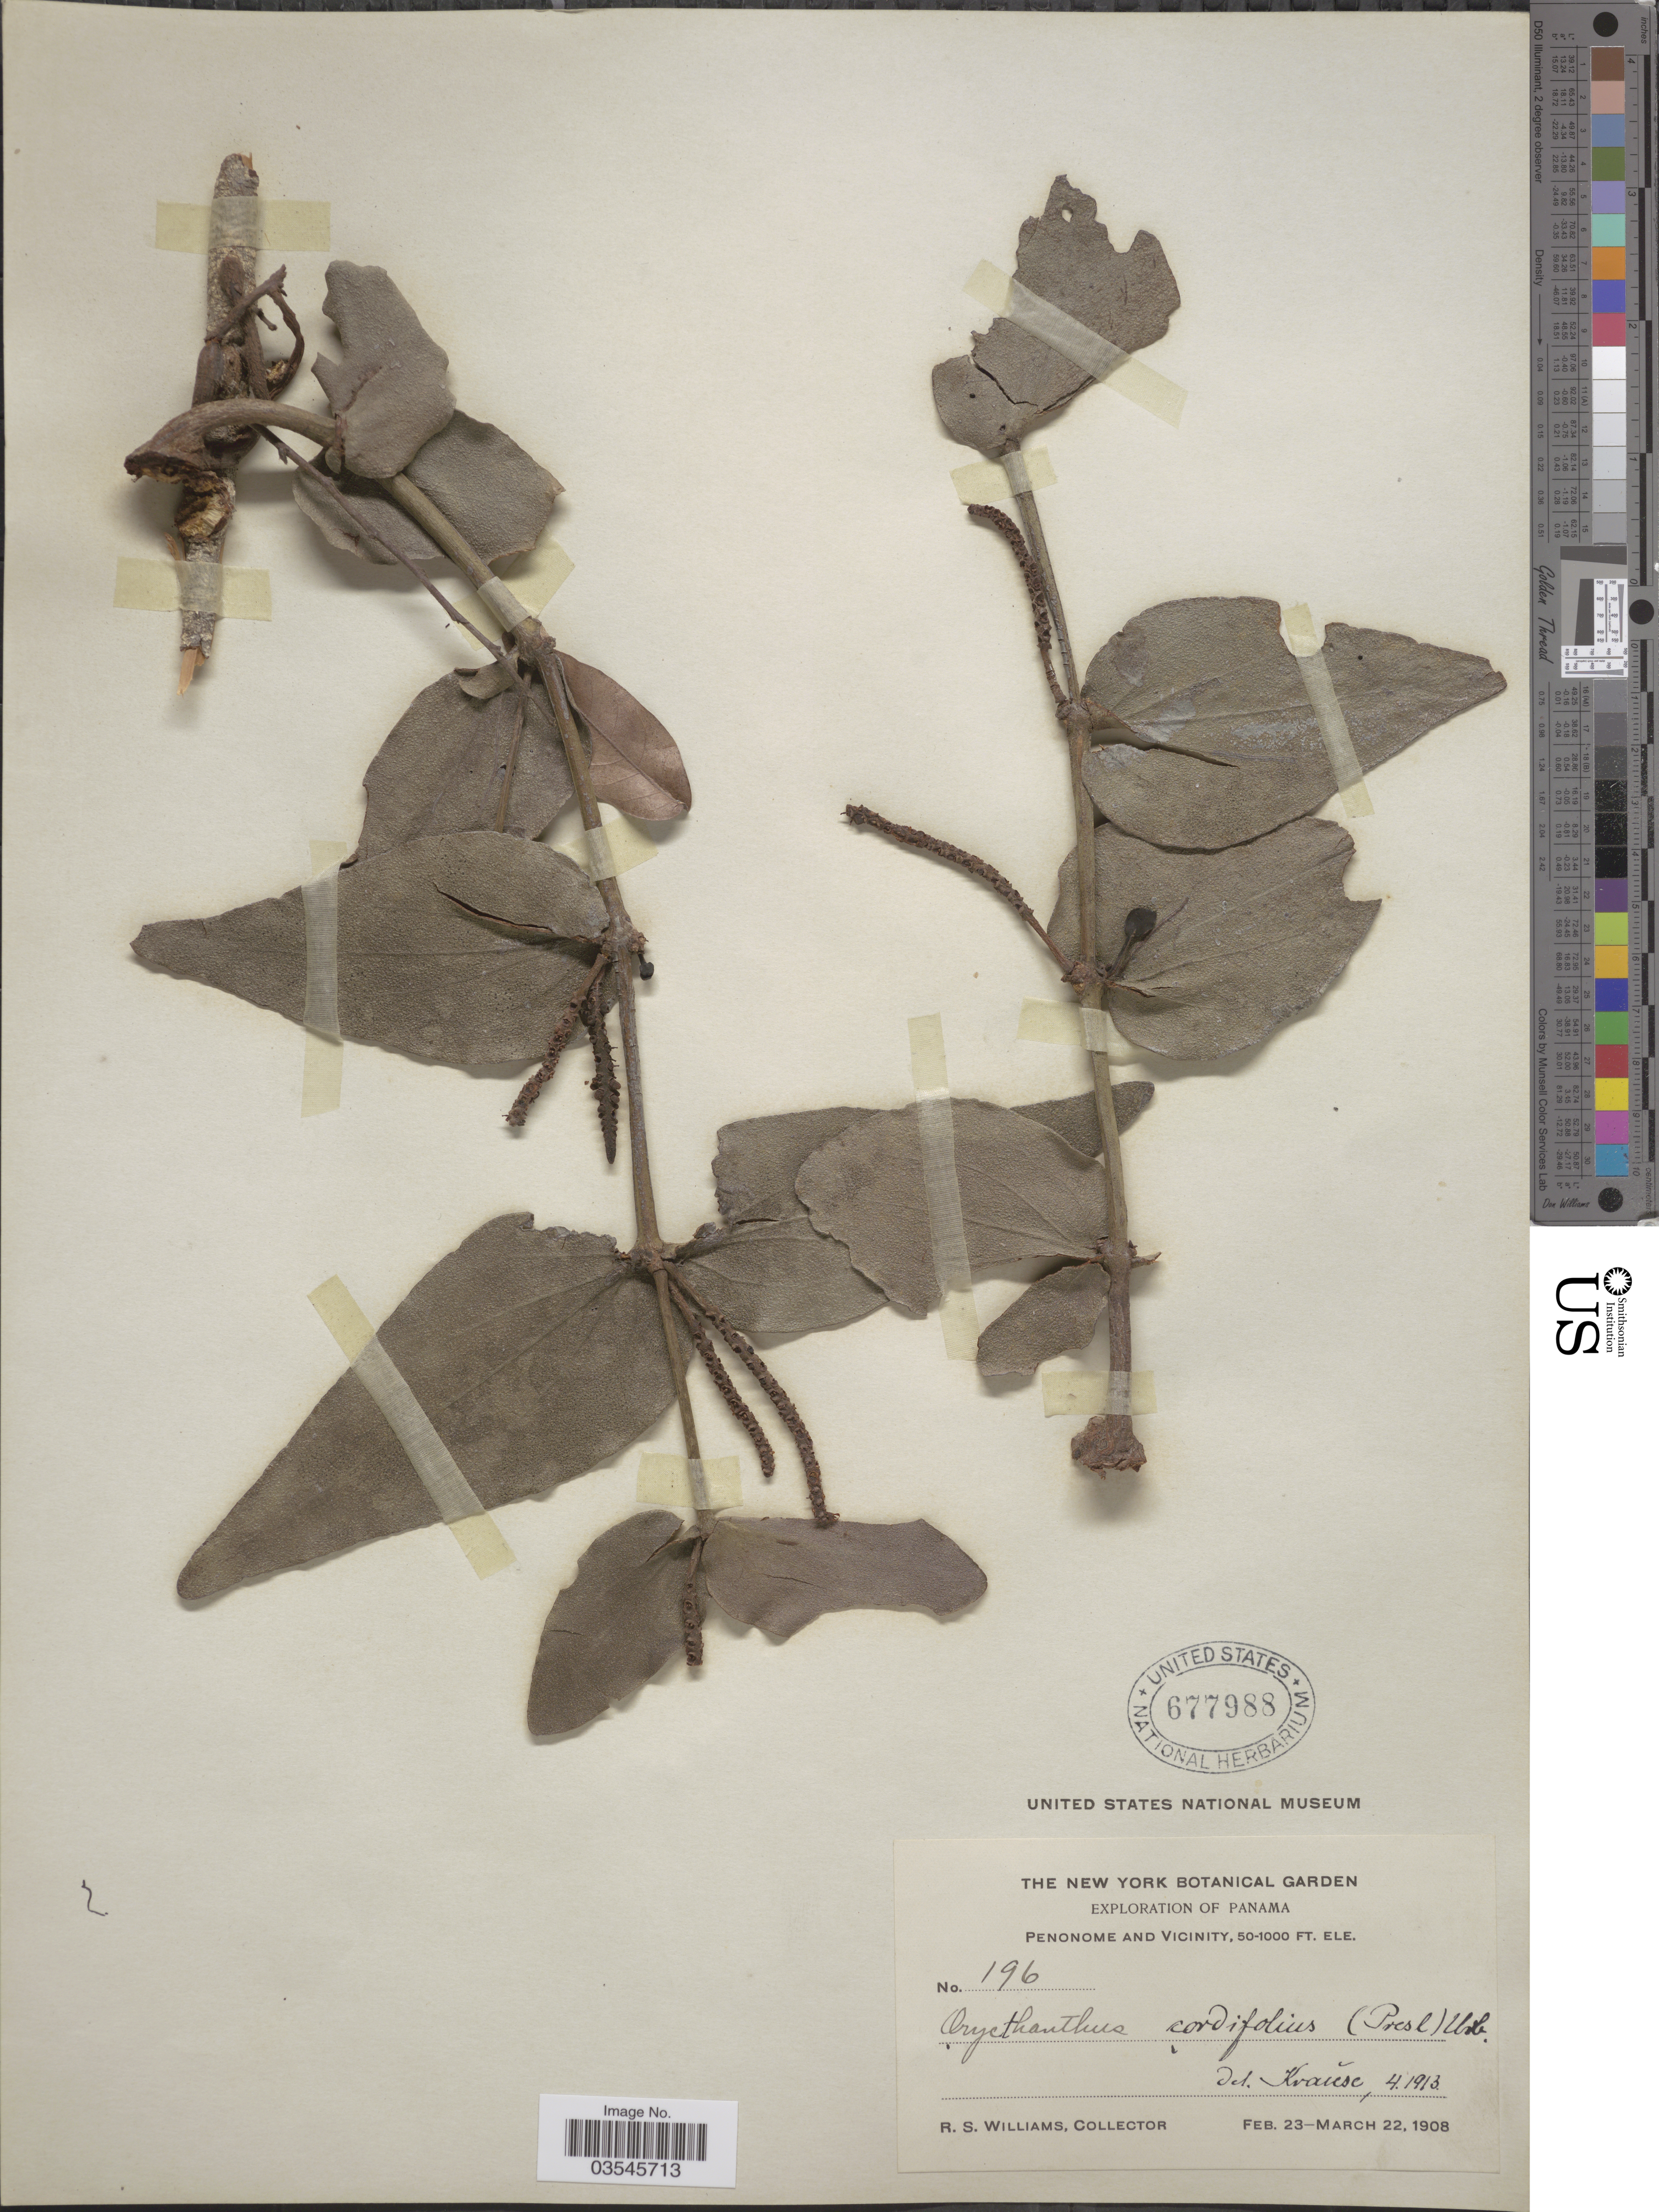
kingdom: Plantae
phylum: Tracheophyta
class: Magnoliopsida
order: Santalales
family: Loranthaceae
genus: Oryctanthus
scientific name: Oryctanthus cordifolius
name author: (C. Presl) Urb.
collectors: R. S. Williams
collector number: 196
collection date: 1908-02-23/1908-03-22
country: Panama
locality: Penonome and Vicinity.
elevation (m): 15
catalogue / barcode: US 677988